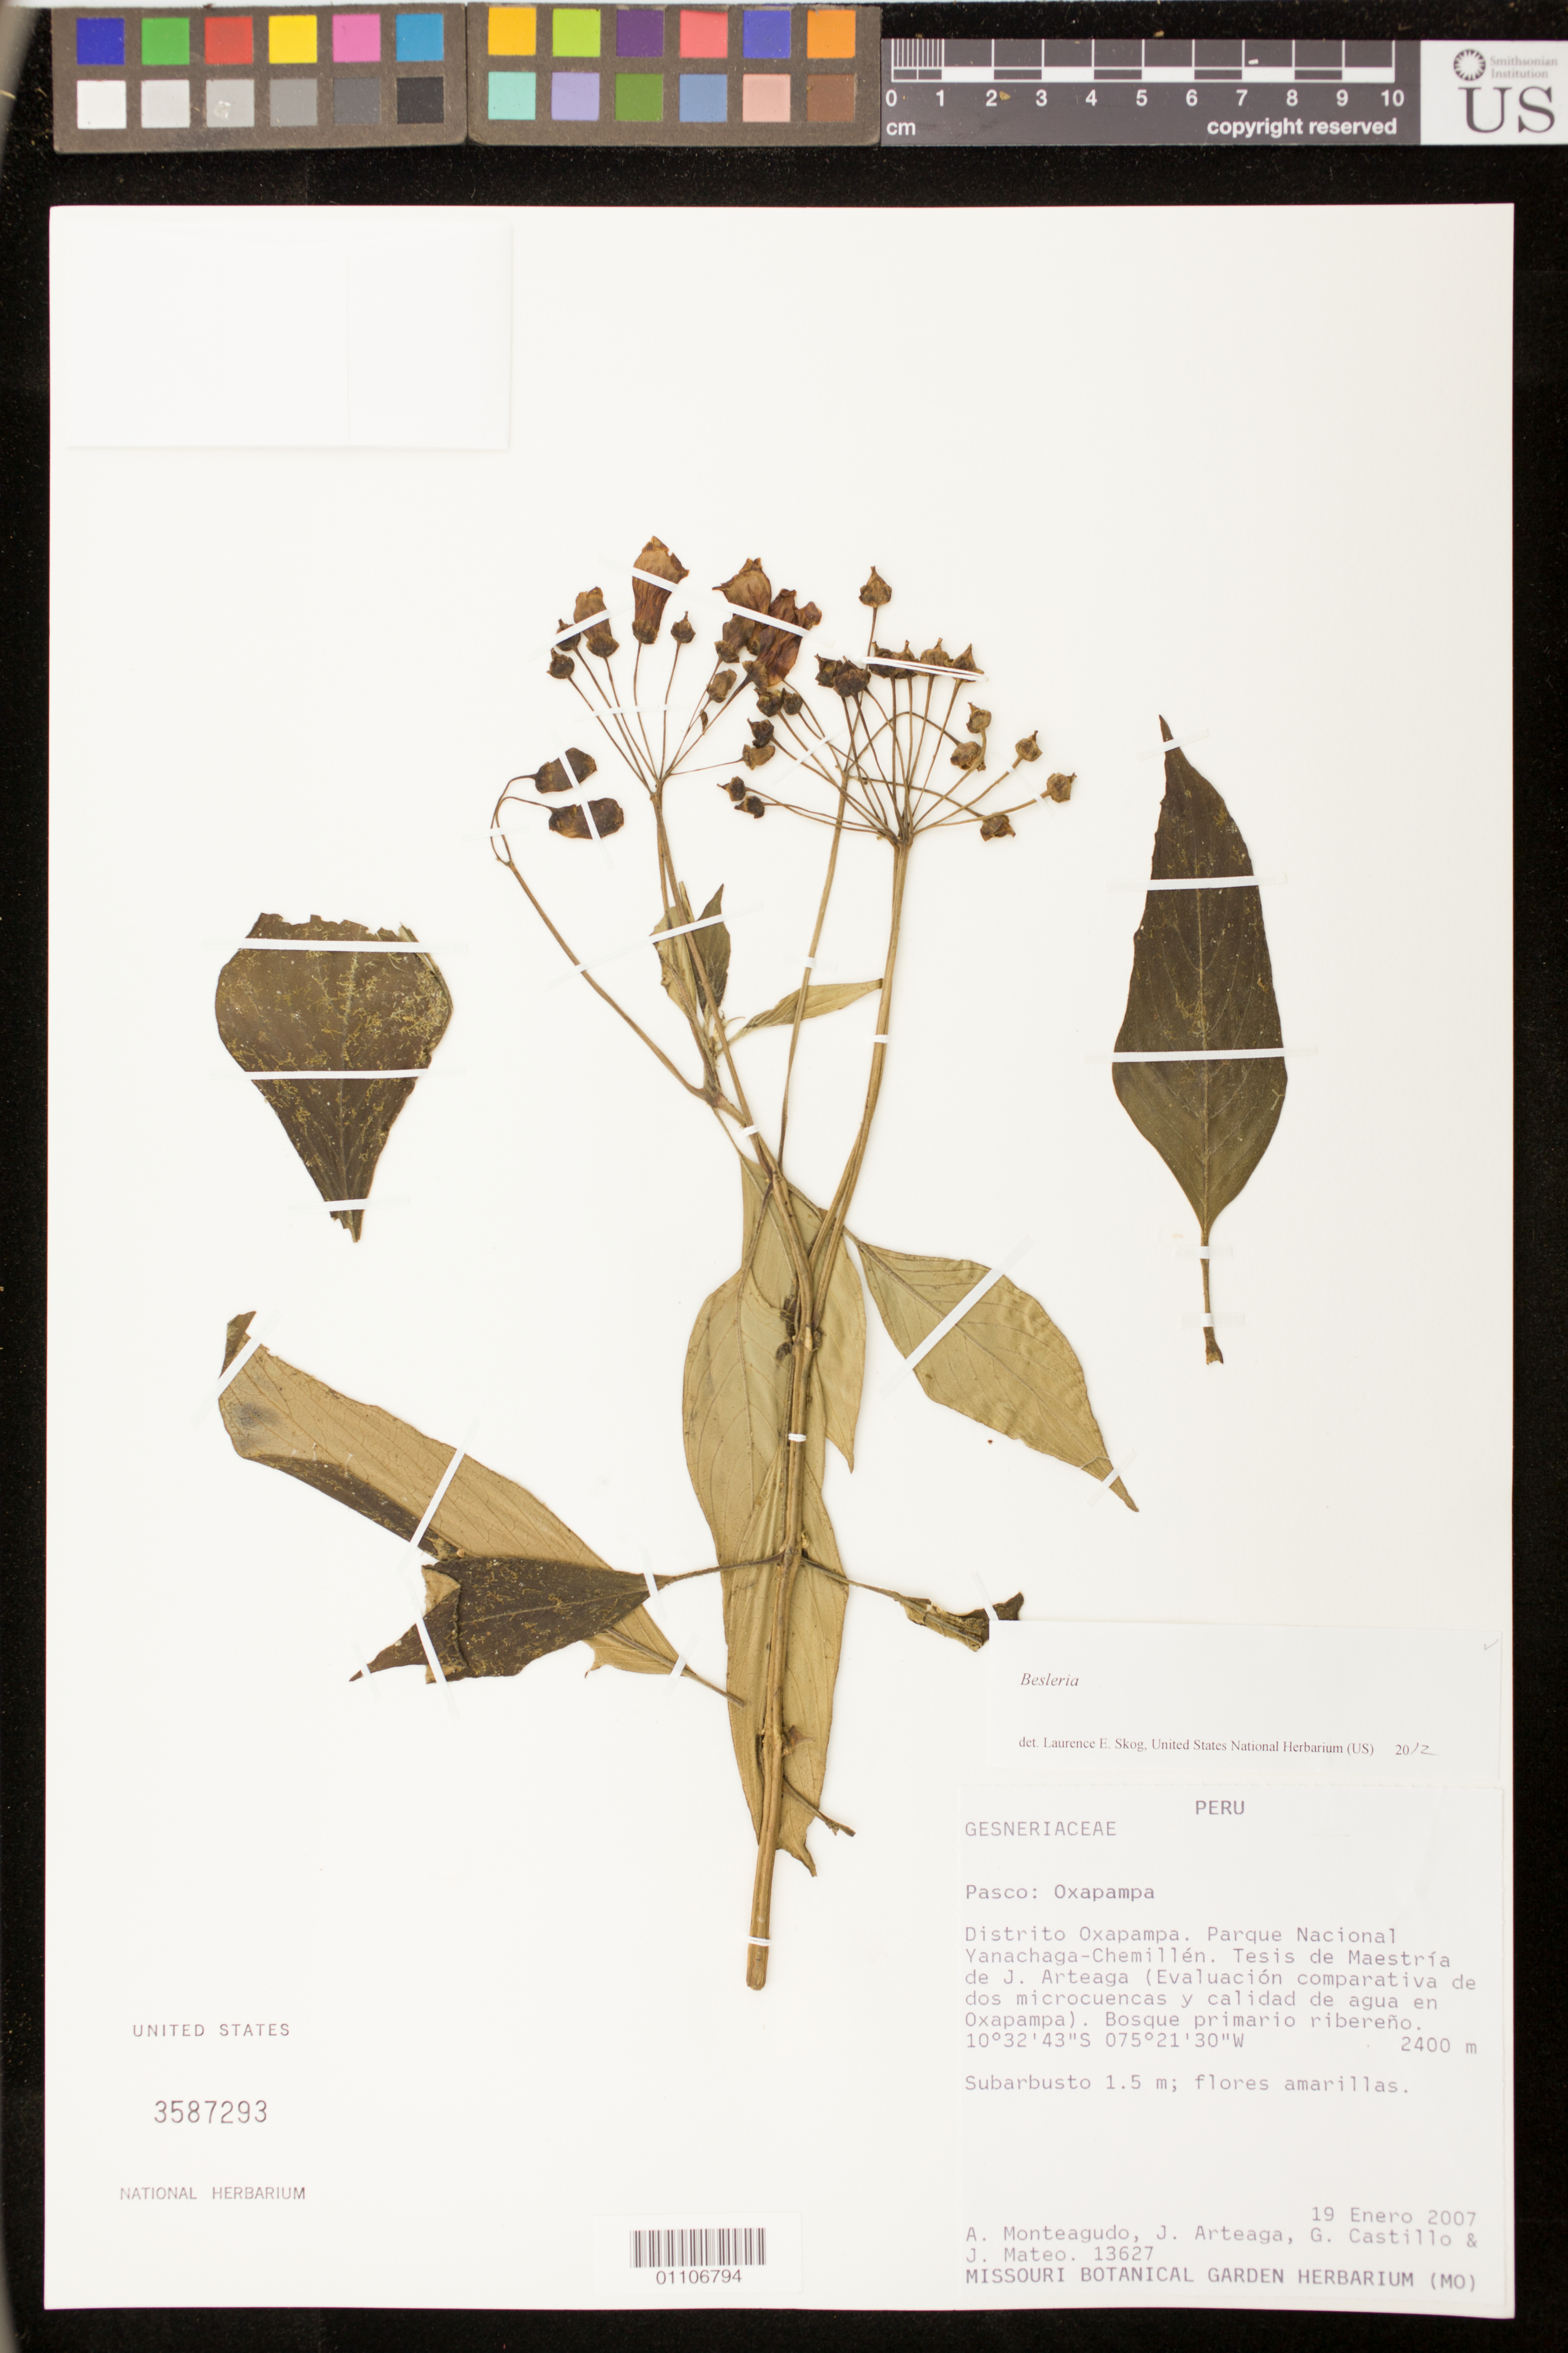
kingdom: Plantae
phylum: Tracheophyta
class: Magnoliopsida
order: Lamiales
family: Gesneriaceae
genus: Besleria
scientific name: Besleria sp.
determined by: Skog, Laurence E.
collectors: A. Monteagudo, J. Arteaga, G. Castillo C. & J. Mateo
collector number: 13627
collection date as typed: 19 Jan 2007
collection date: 2007-01-19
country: Peru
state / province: Pasco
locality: Oxapampa: Distrito Oxapampa. Parque Nacional Yanachaga-Chemillen. Tesis de Maestria de J. Arteaga (Evaluacion comparativa de dos microcuencas y calidad de agua en Oxapampa)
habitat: Bosque primario ribereno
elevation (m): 2400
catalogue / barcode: US 3587293